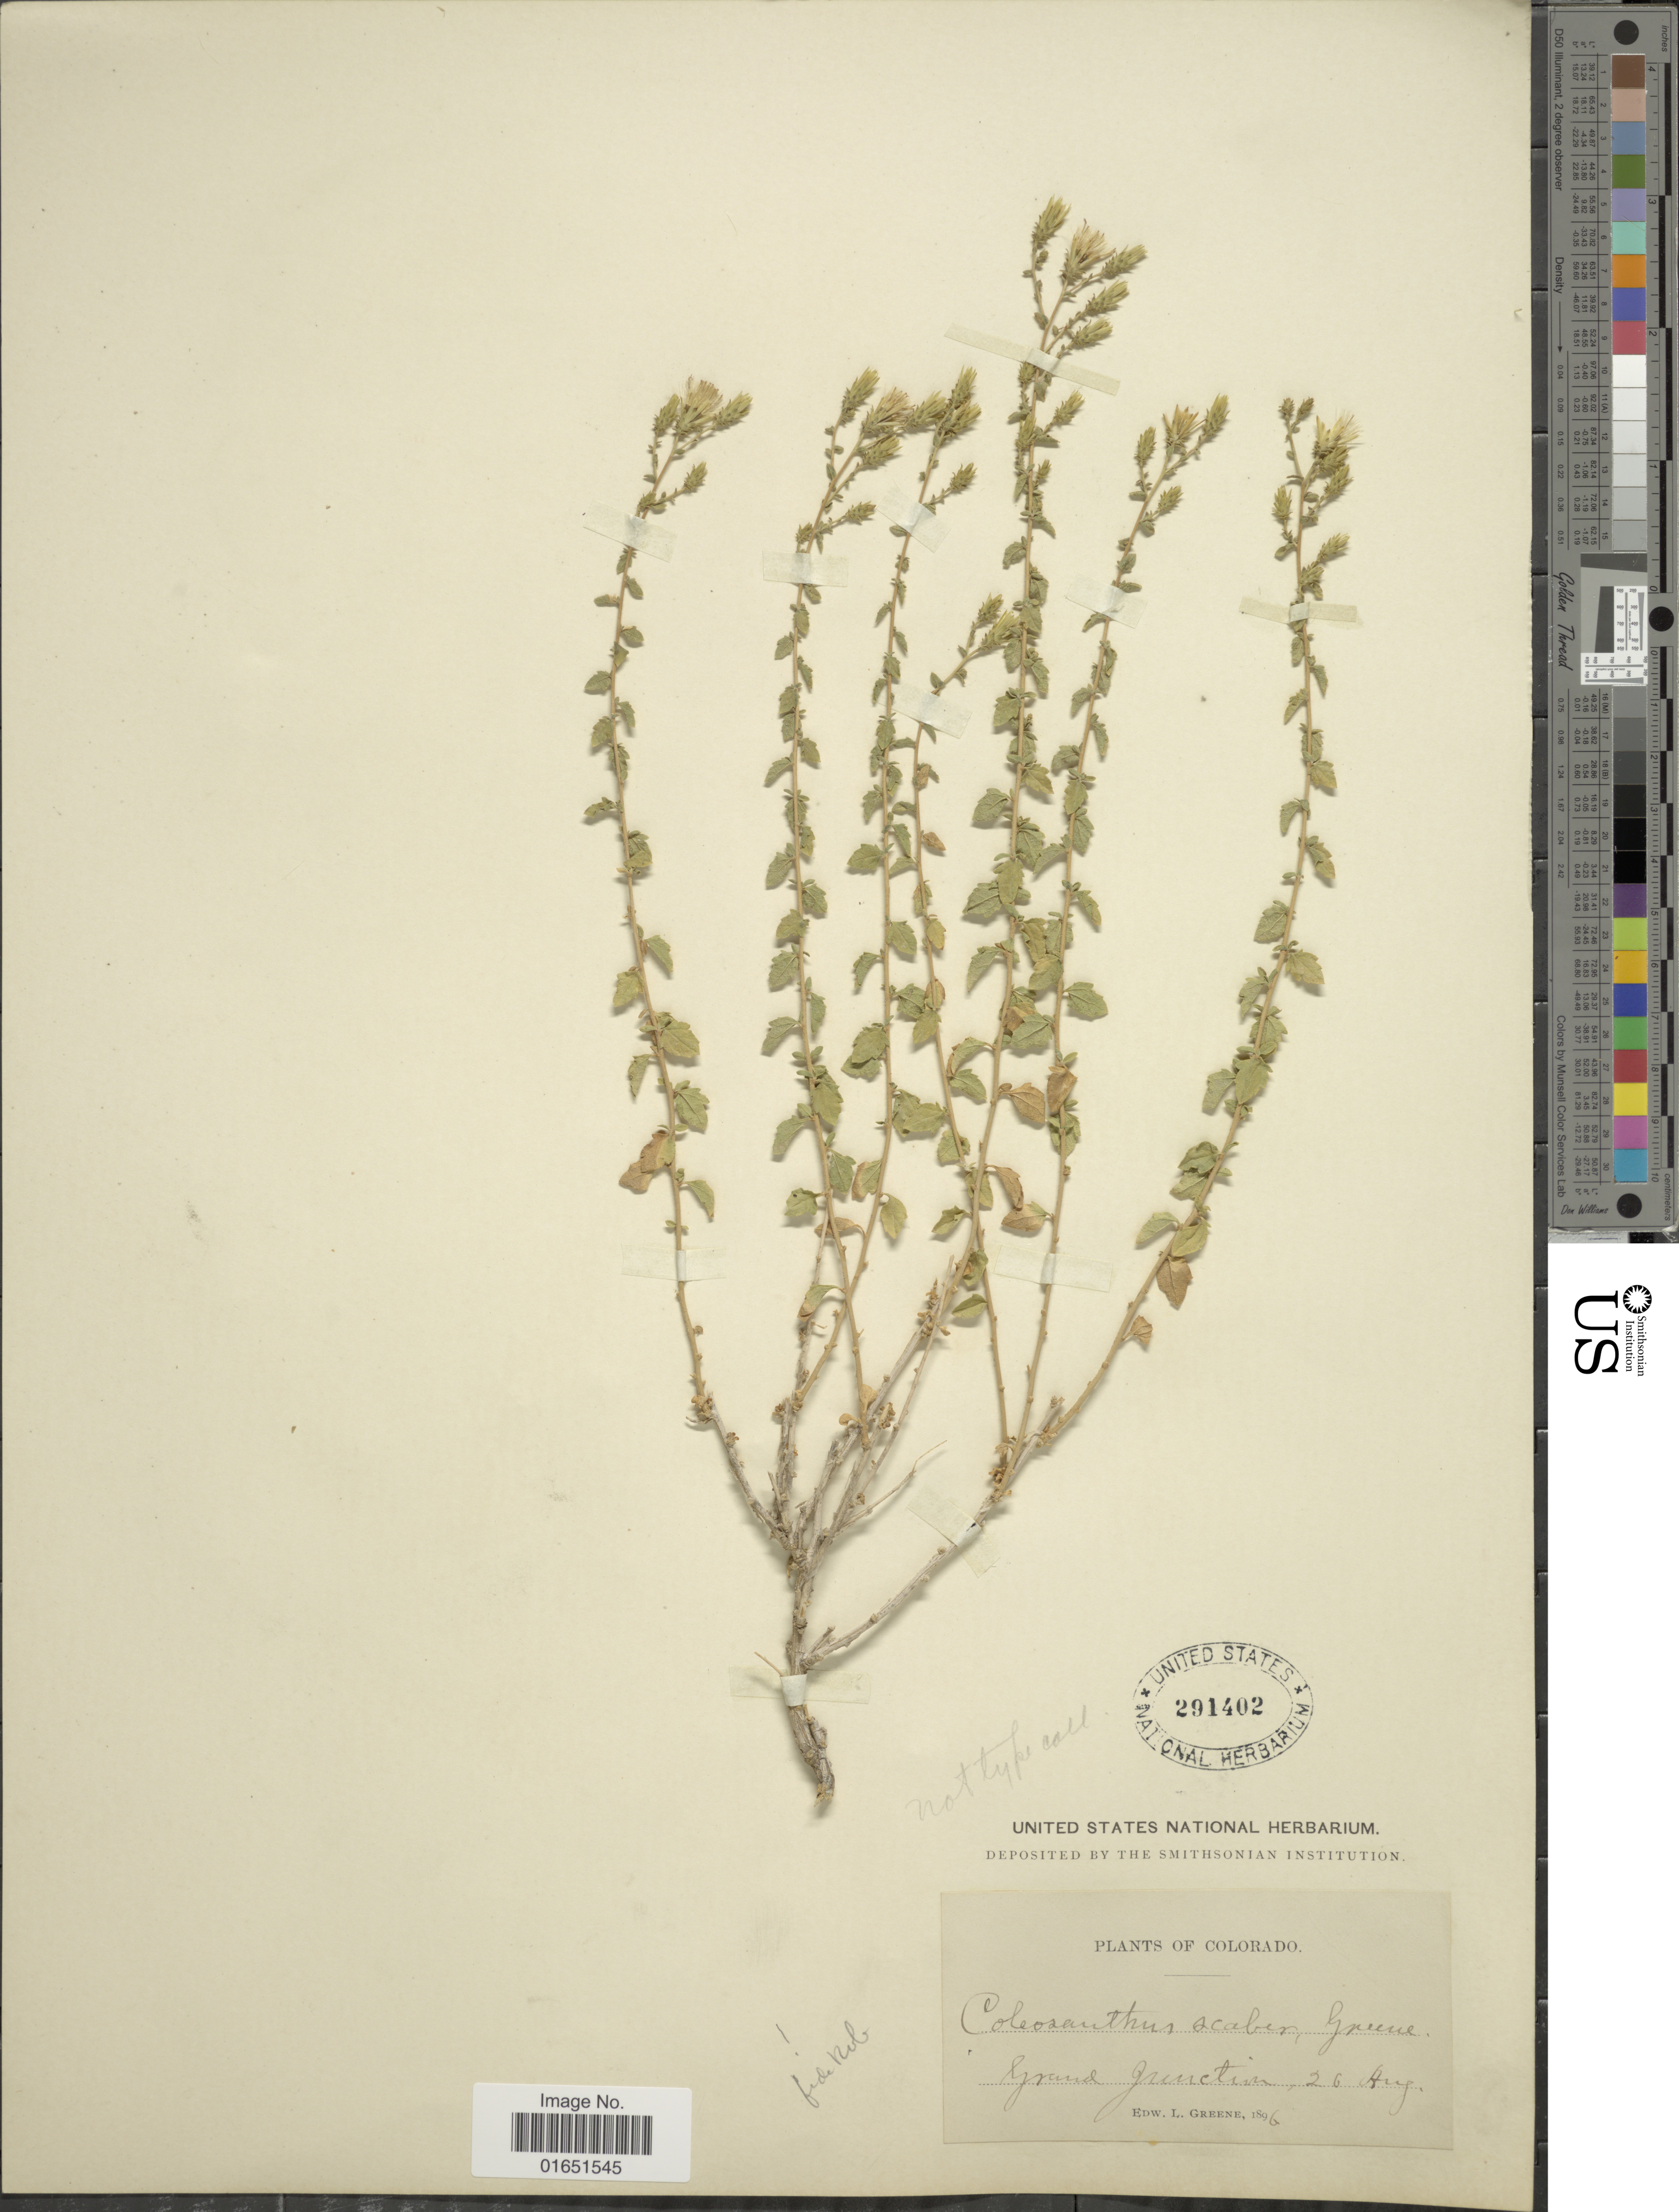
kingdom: Plantae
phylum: Tracheophyta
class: Magnoliopsida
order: Asterales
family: Asteraceae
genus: Brickellia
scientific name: Brickellia scabra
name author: (A. Gray) A. Nelson ex B.L. Rob.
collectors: E. L. Greene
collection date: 1896-08-26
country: United States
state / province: Colorado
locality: Grand Junction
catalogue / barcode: US 291402